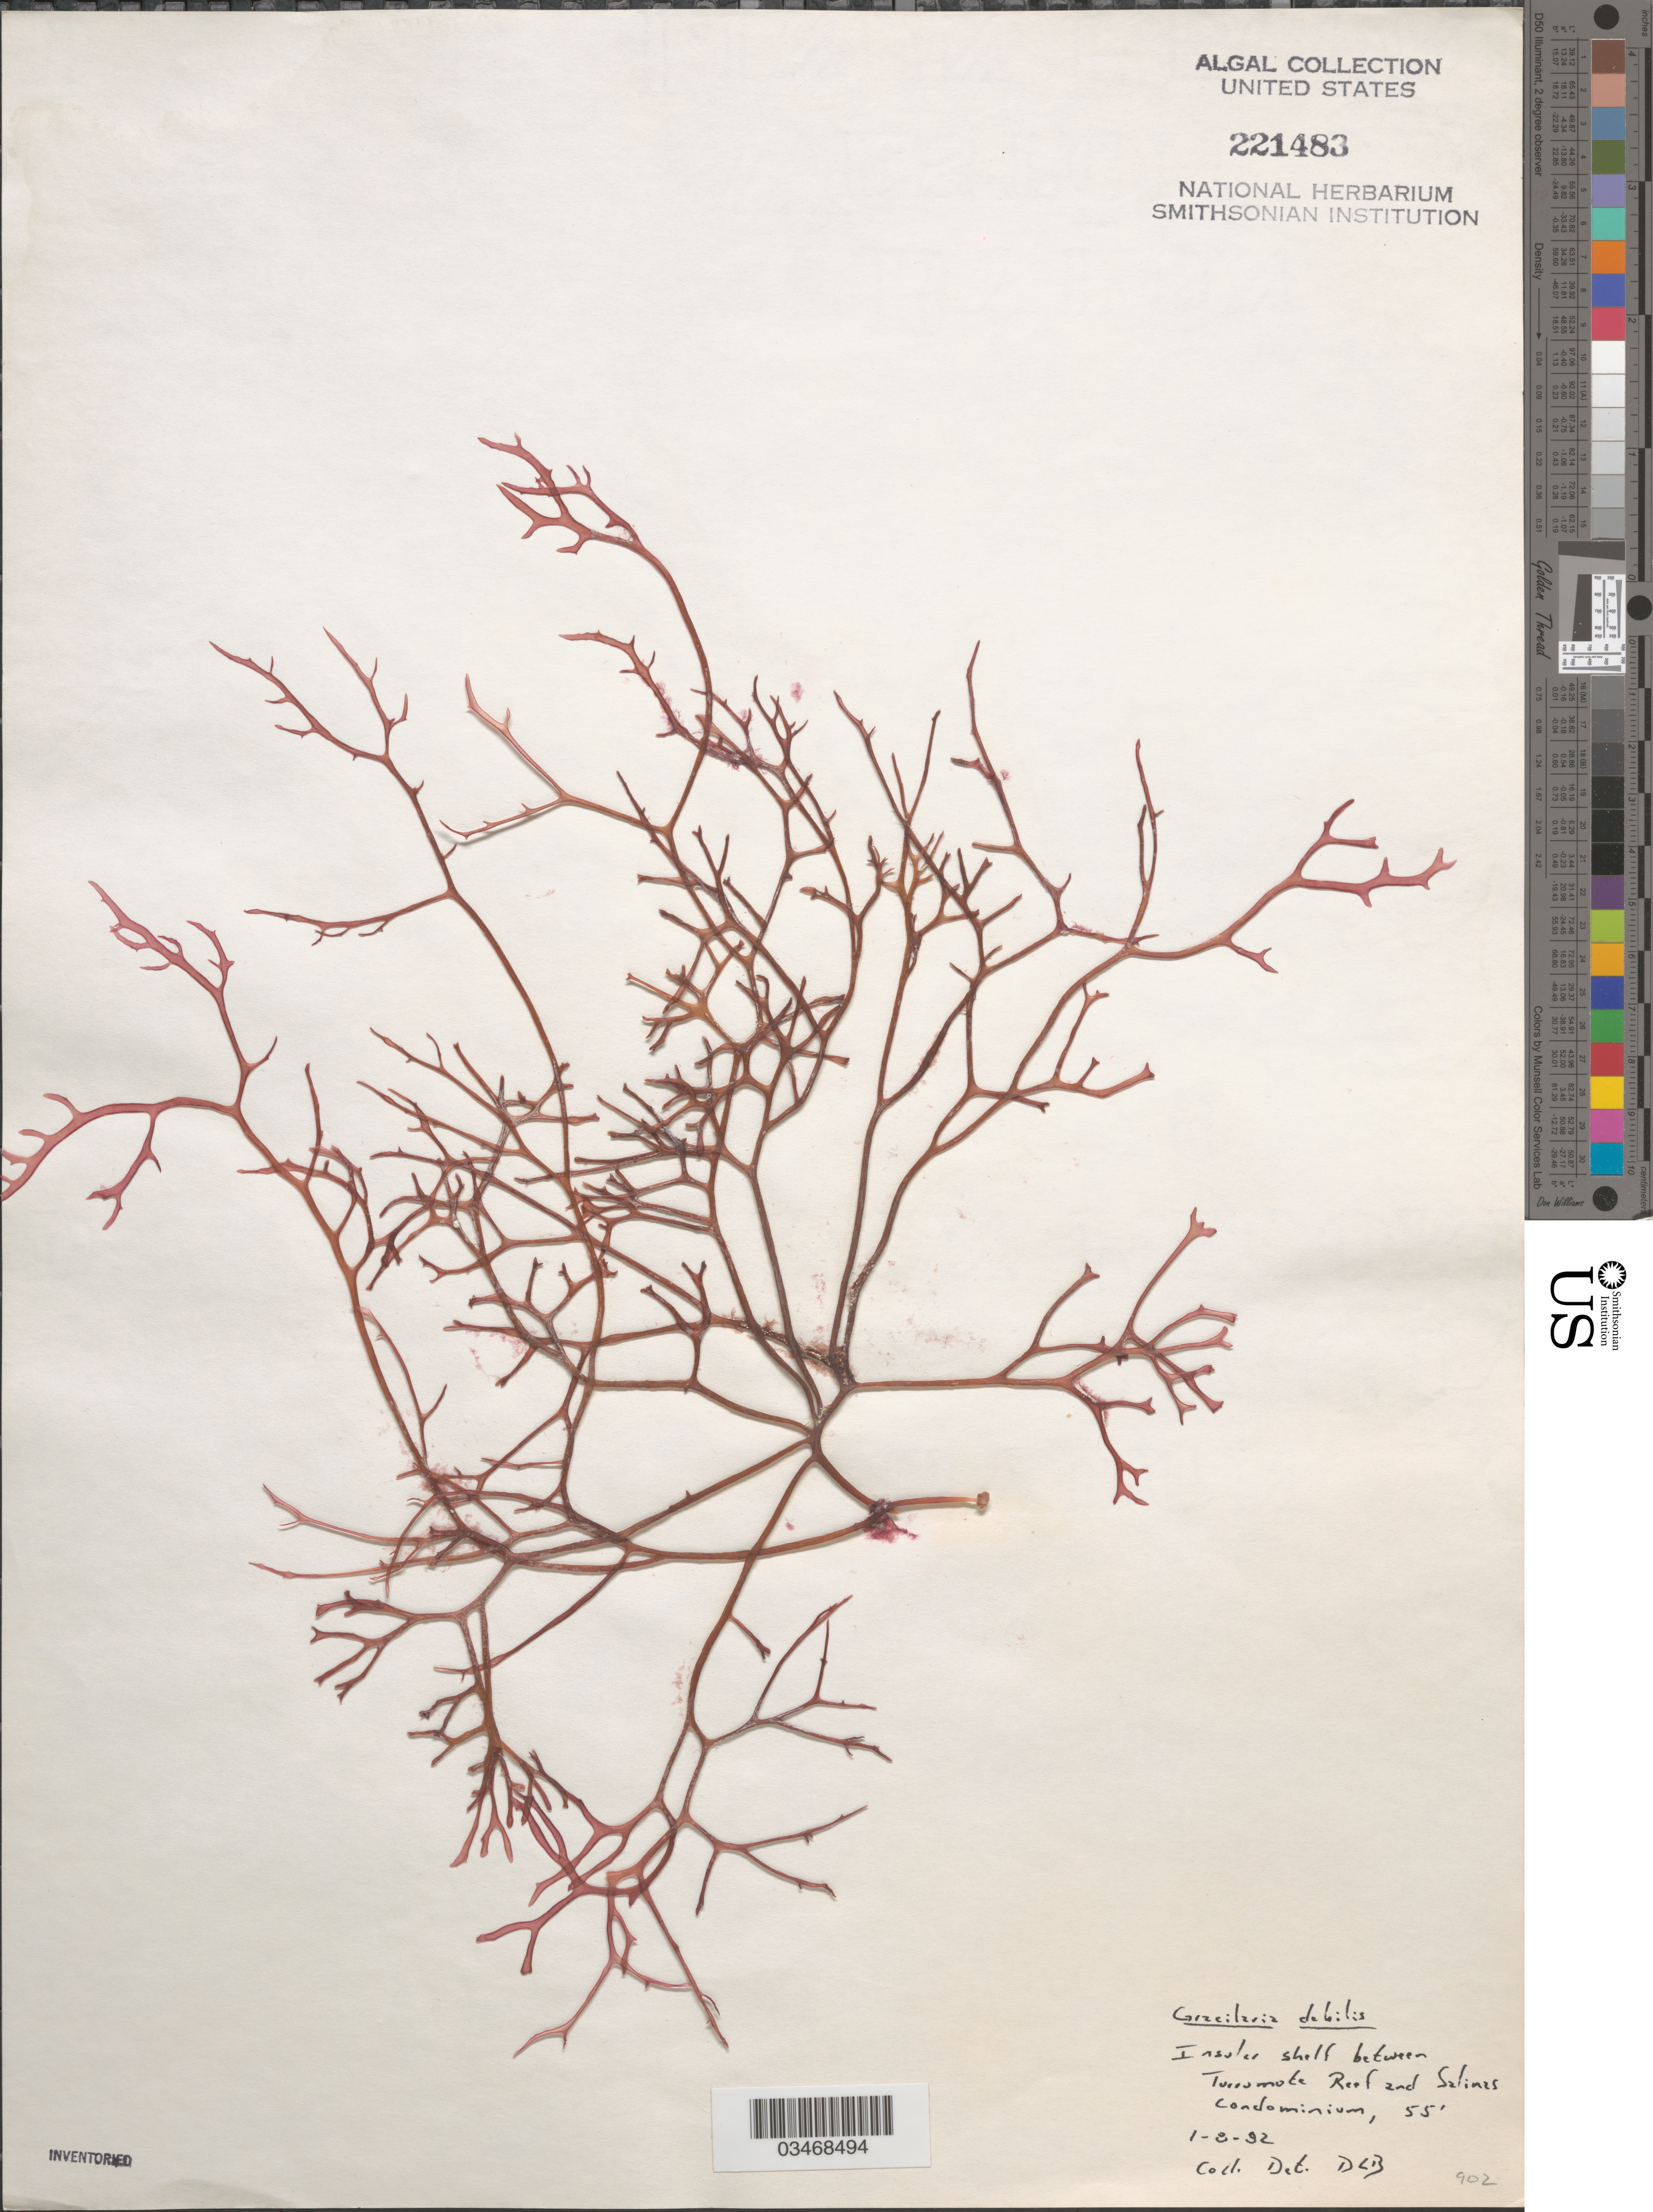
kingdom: Plantae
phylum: Rhodophyta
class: Florideophyceae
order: Gracilariales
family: Gracilariaceae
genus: Gracilaria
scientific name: Gracilaria debilis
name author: (Forssk.) Børgesen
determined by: Ballantine, D. L.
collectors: D.L. Ballantine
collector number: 902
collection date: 1982-01-08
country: Puerto Rico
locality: Insular shelf between Turromote Reef and Salinas condominium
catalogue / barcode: US 221483